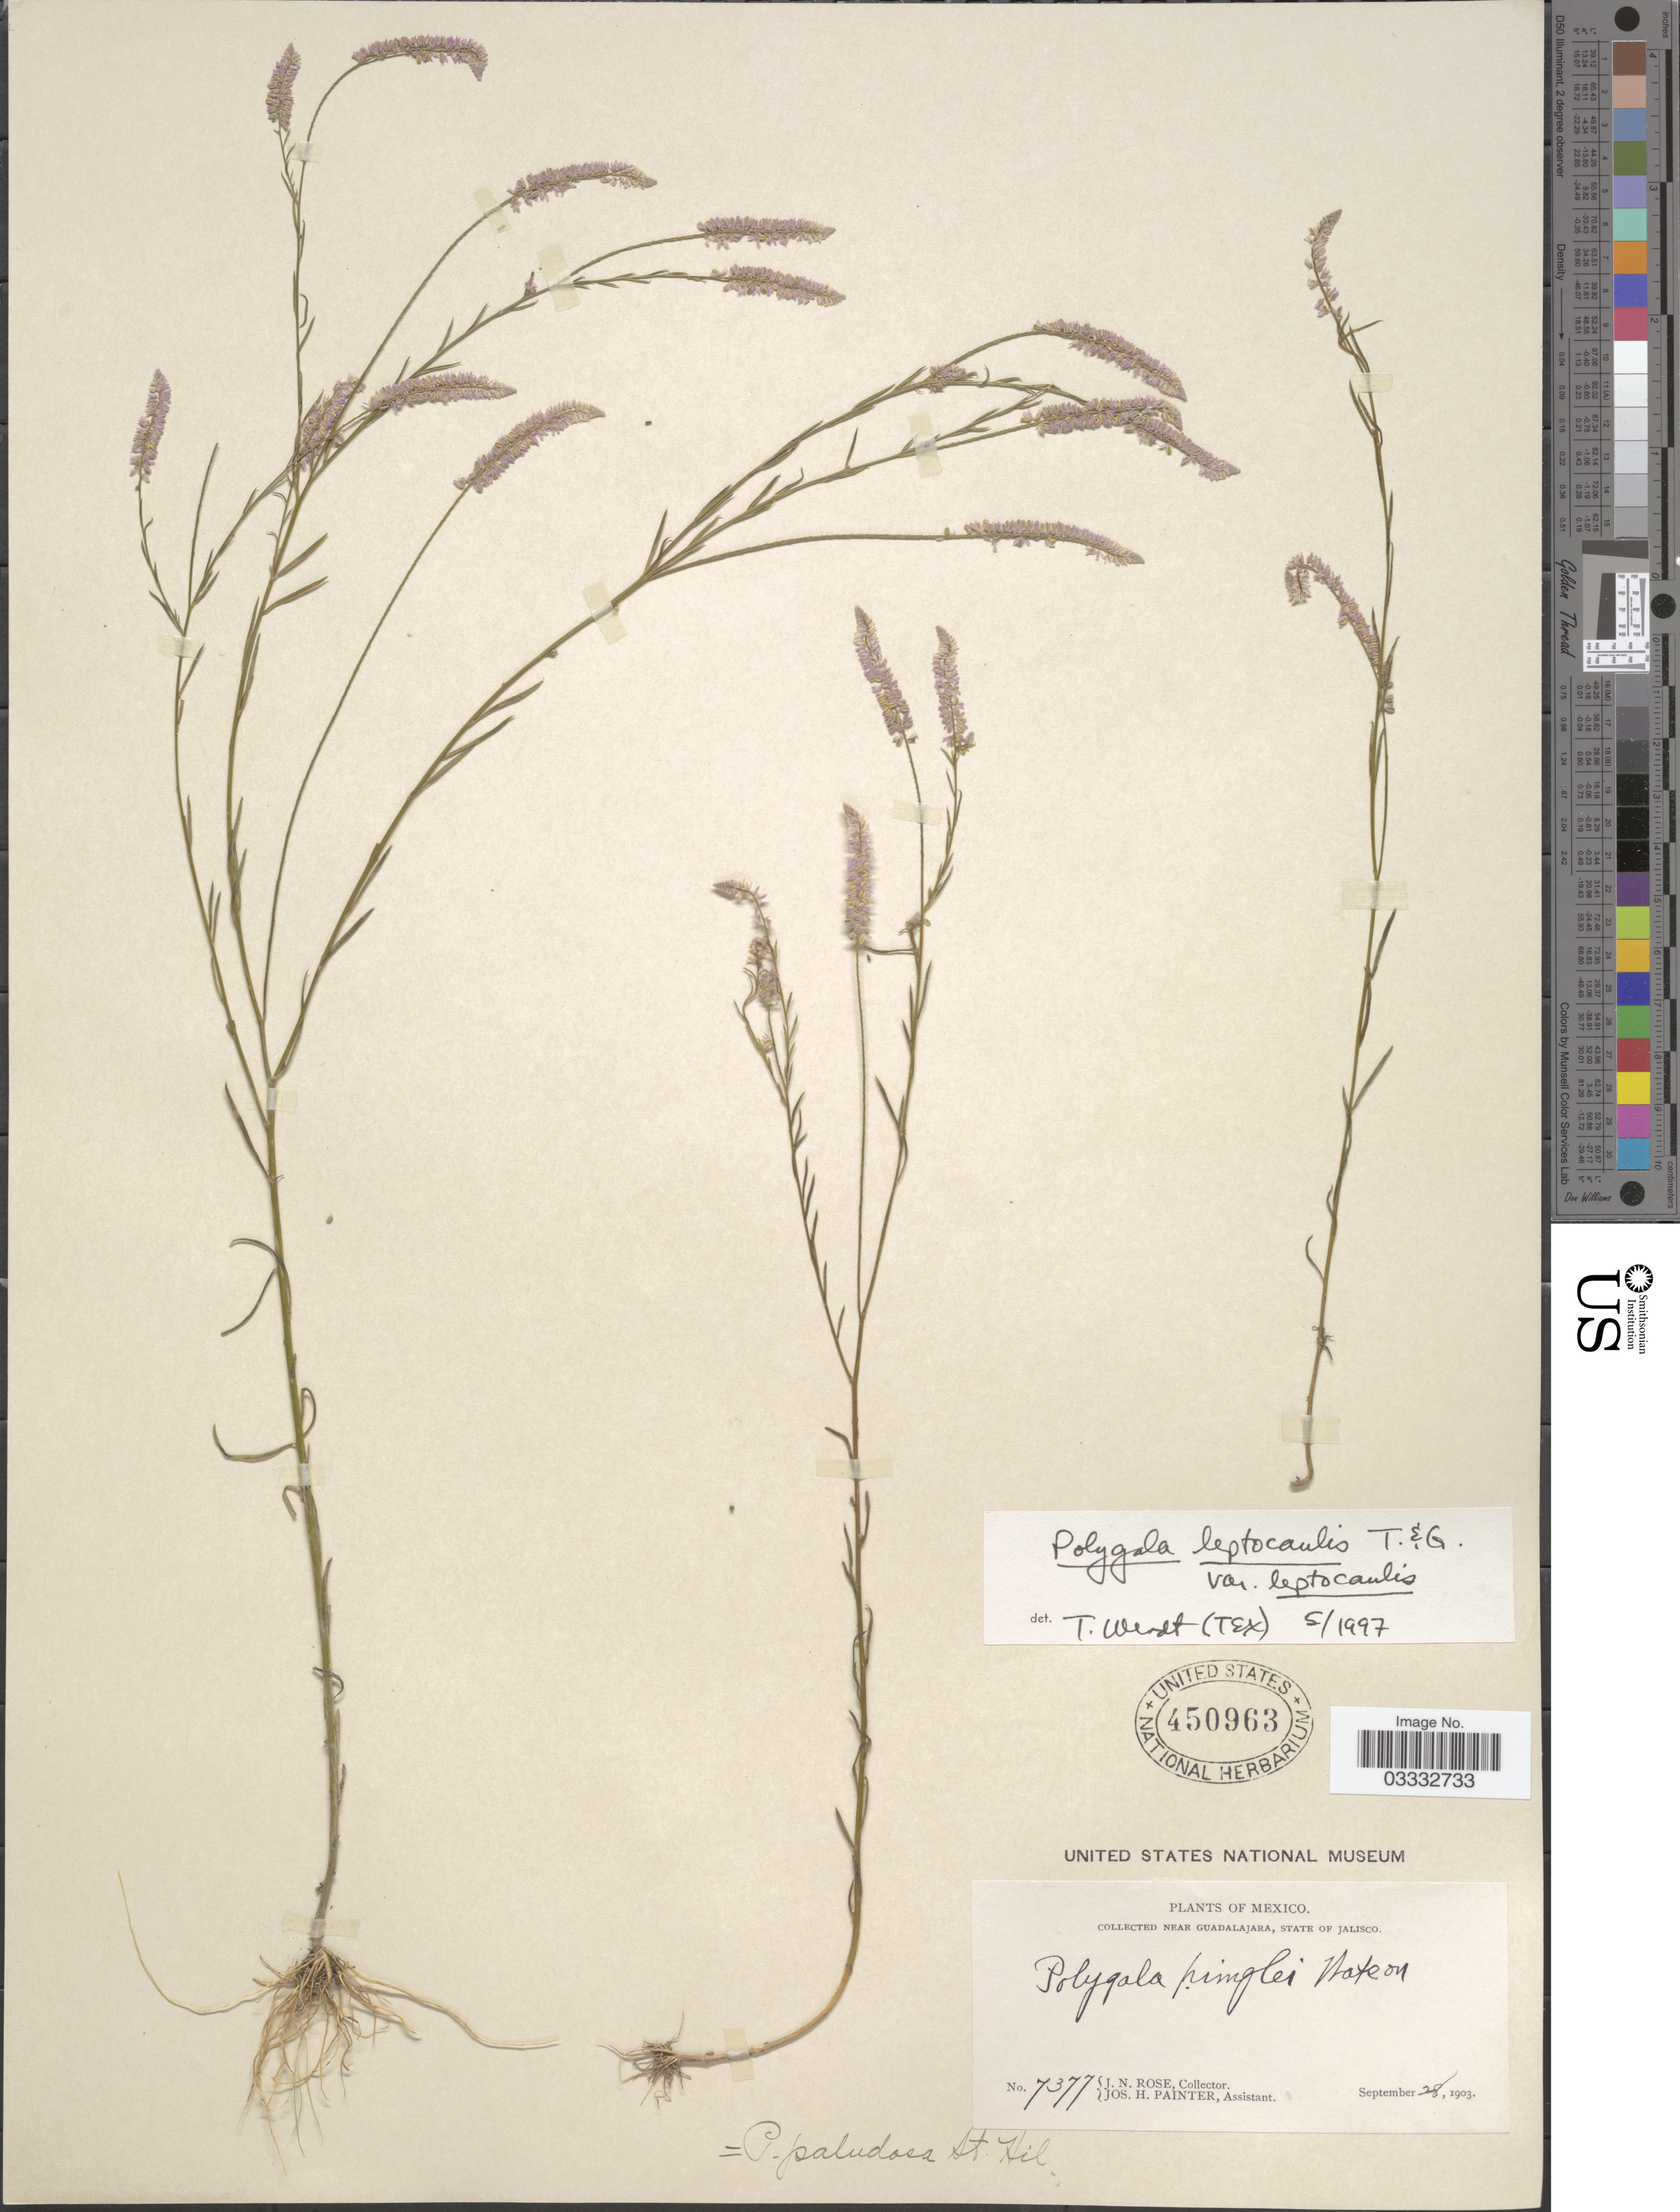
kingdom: Plantae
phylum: Tracheophyta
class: Magnoliopsida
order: Fabales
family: Polygalaceae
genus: Polygala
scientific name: Polygala leptocaulis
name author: Torr. & A. Gray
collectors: J. N. Rose & J. H. Painter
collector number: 7377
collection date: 1903-09-28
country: Mexico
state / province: Jalisco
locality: Near Guadalajara.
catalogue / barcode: US 450963